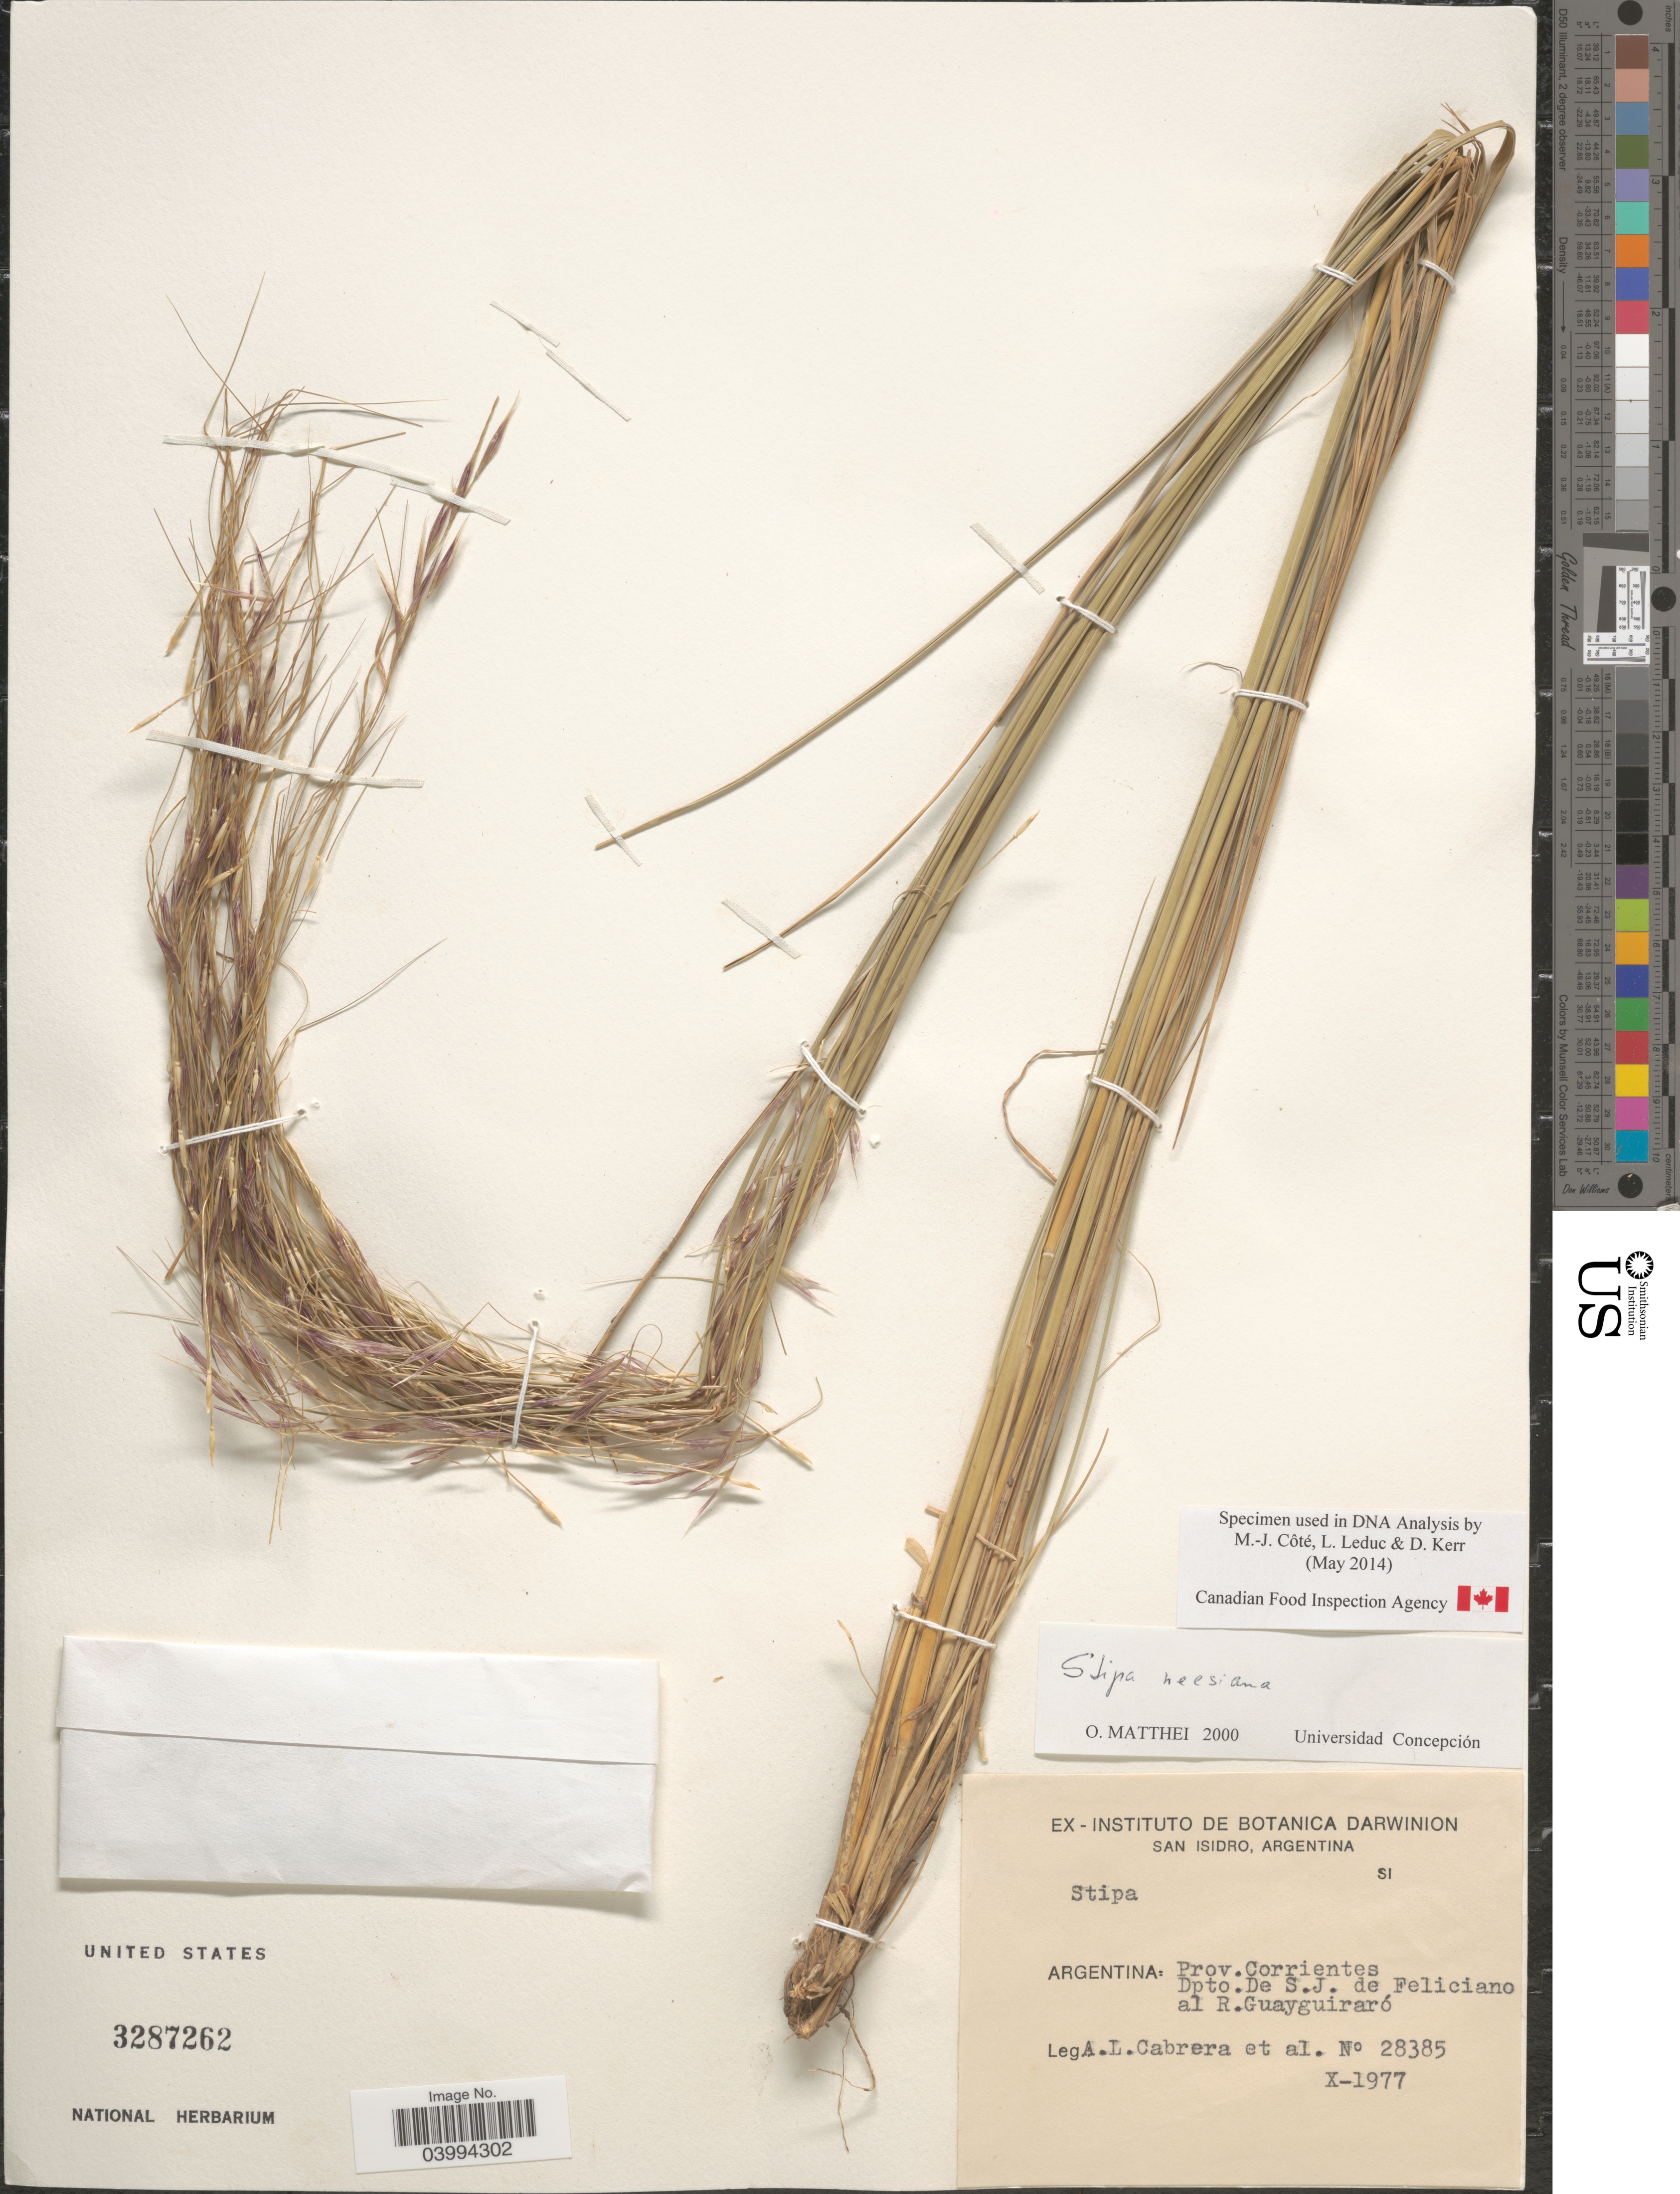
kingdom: Plantae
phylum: Tracheophyta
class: Liliopsida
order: Poales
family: Poaceae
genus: Nassella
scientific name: Nassella neesiana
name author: (Trin. & Rupr.) Barkworth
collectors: A. L. Cabrera & et al.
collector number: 28385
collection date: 1977-10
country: Argentina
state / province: Corrientes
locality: Dpto. De S.J. de Feliciano al R. Guayquiraró.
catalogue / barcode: US 3287262